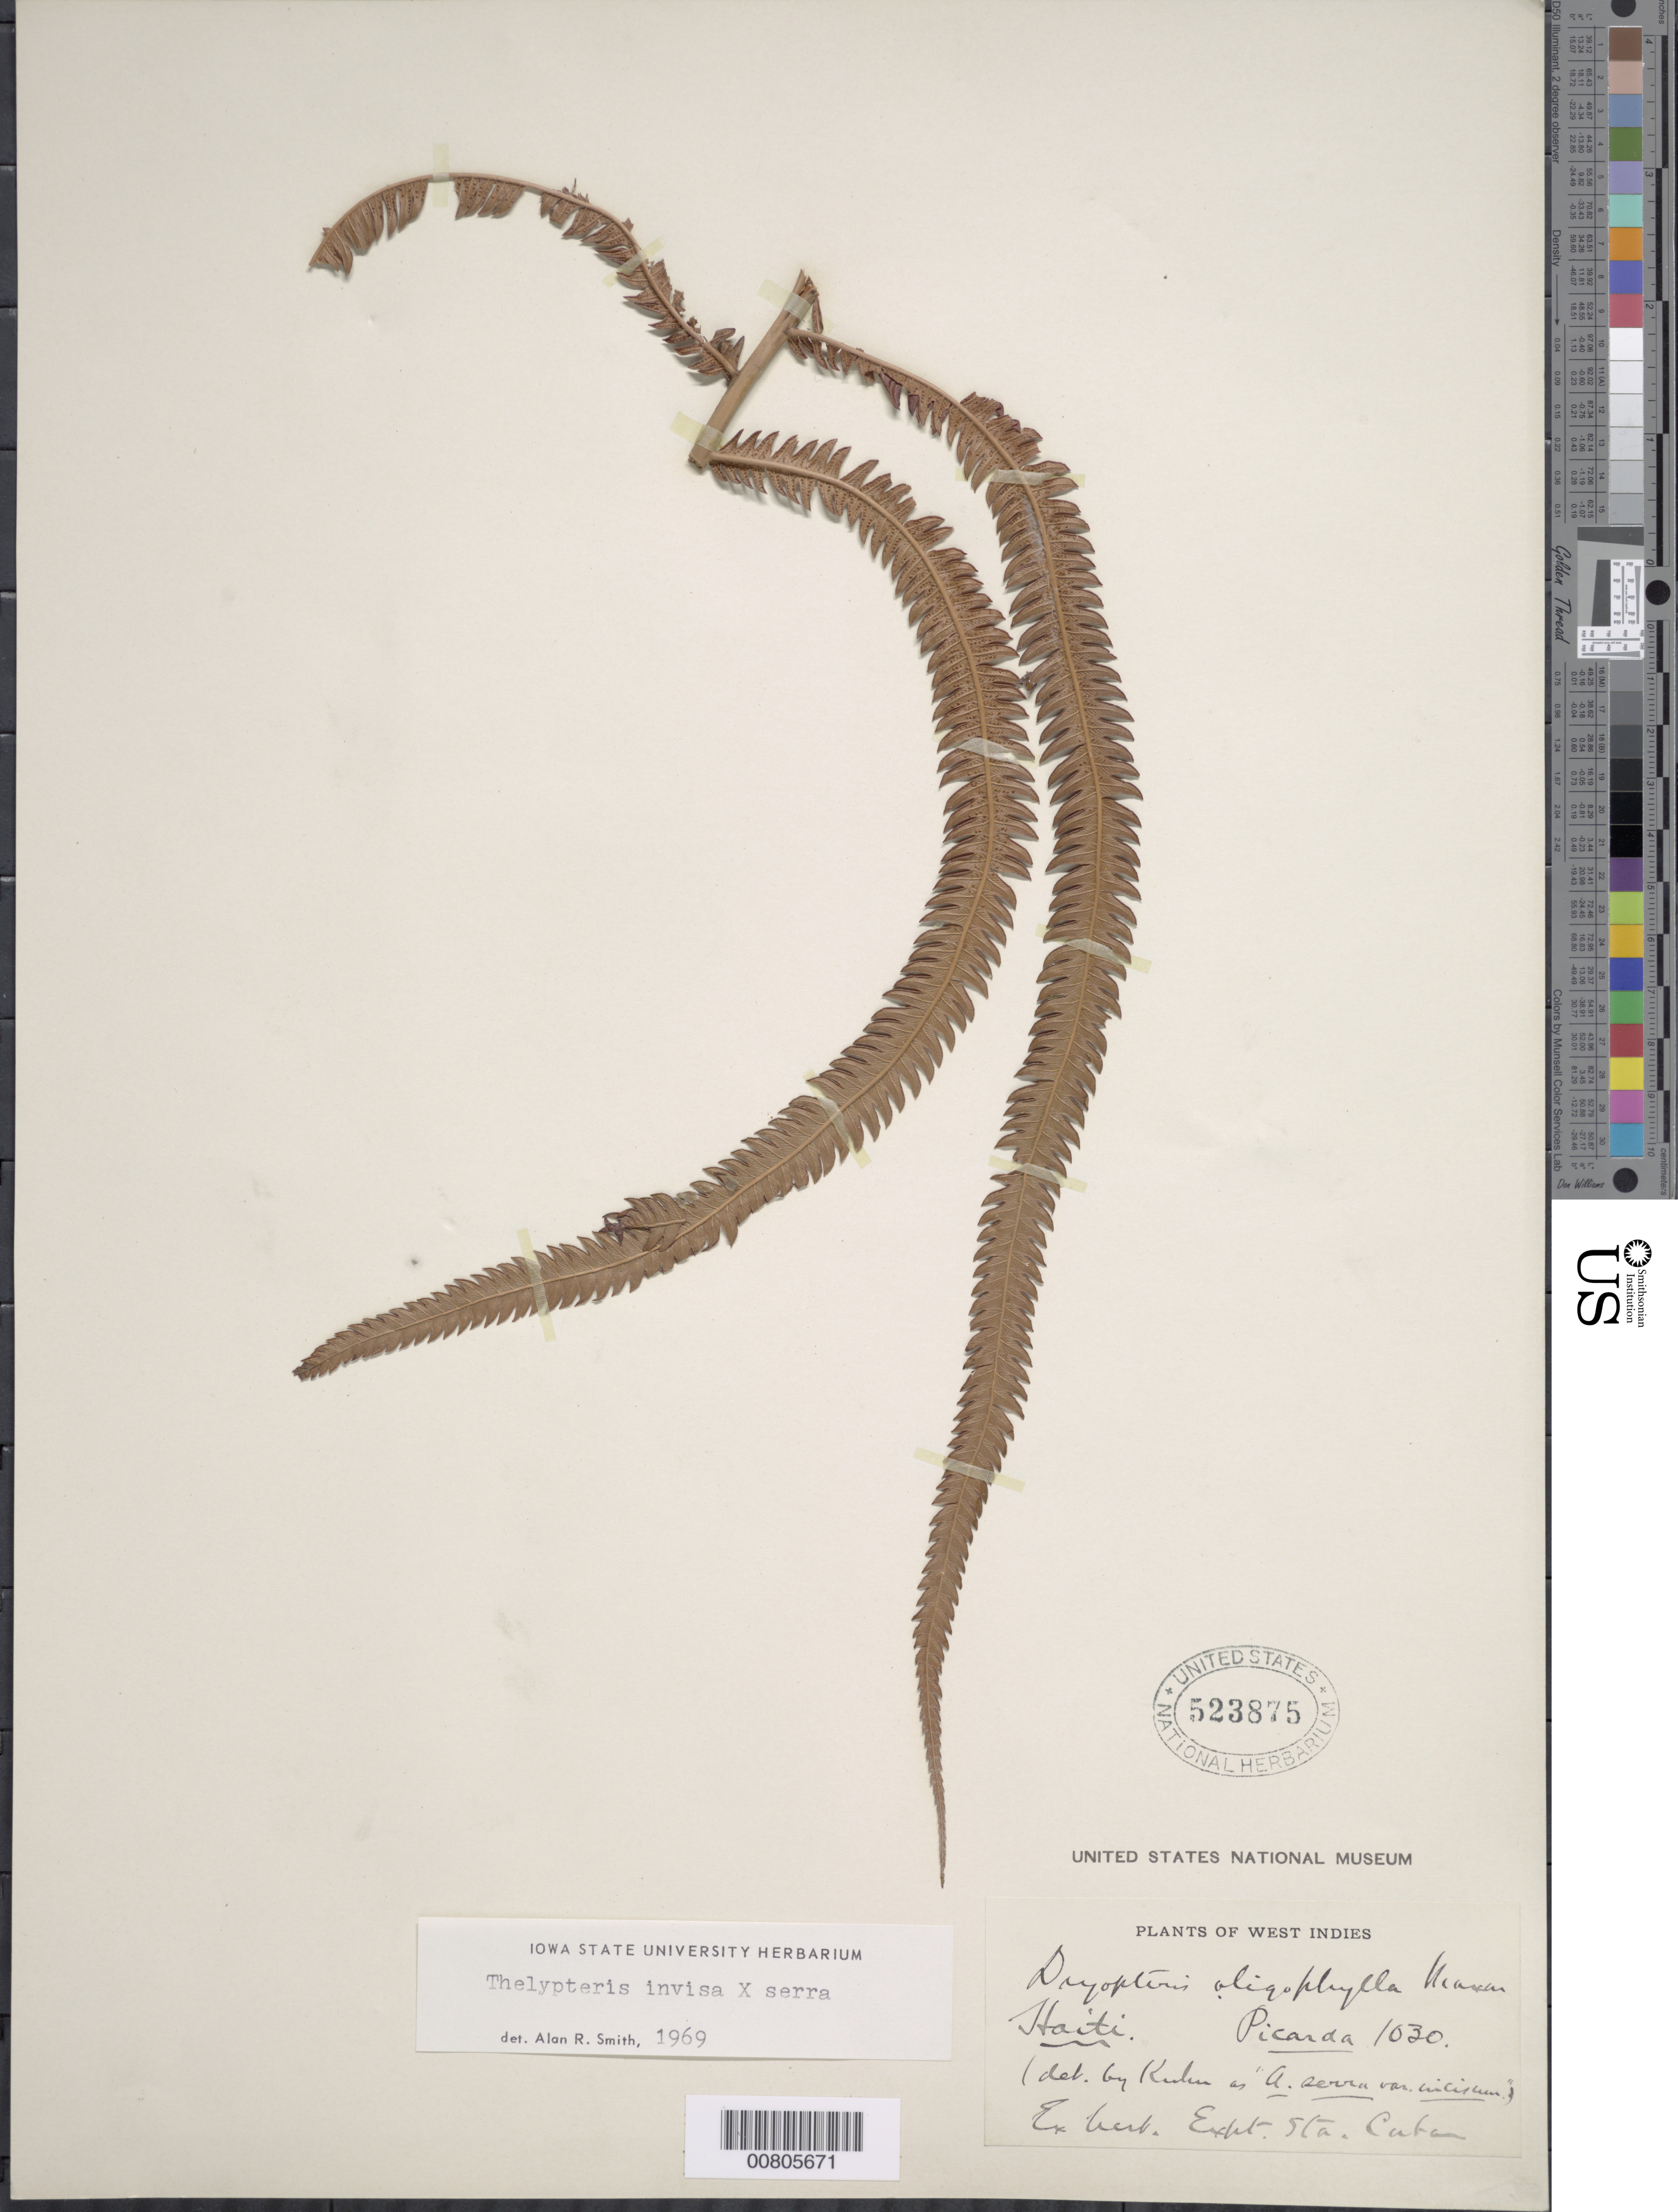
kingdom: Plantae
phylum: Tracheophyta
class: Polypodiopsida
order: Polypodiales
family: Thelypteridaceae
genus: Cyclosorus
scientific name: x C. serra (Sw.) Farw.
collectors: -. Picarda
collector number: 1030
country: Haiti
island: Hispaniola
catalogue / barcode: US 523975